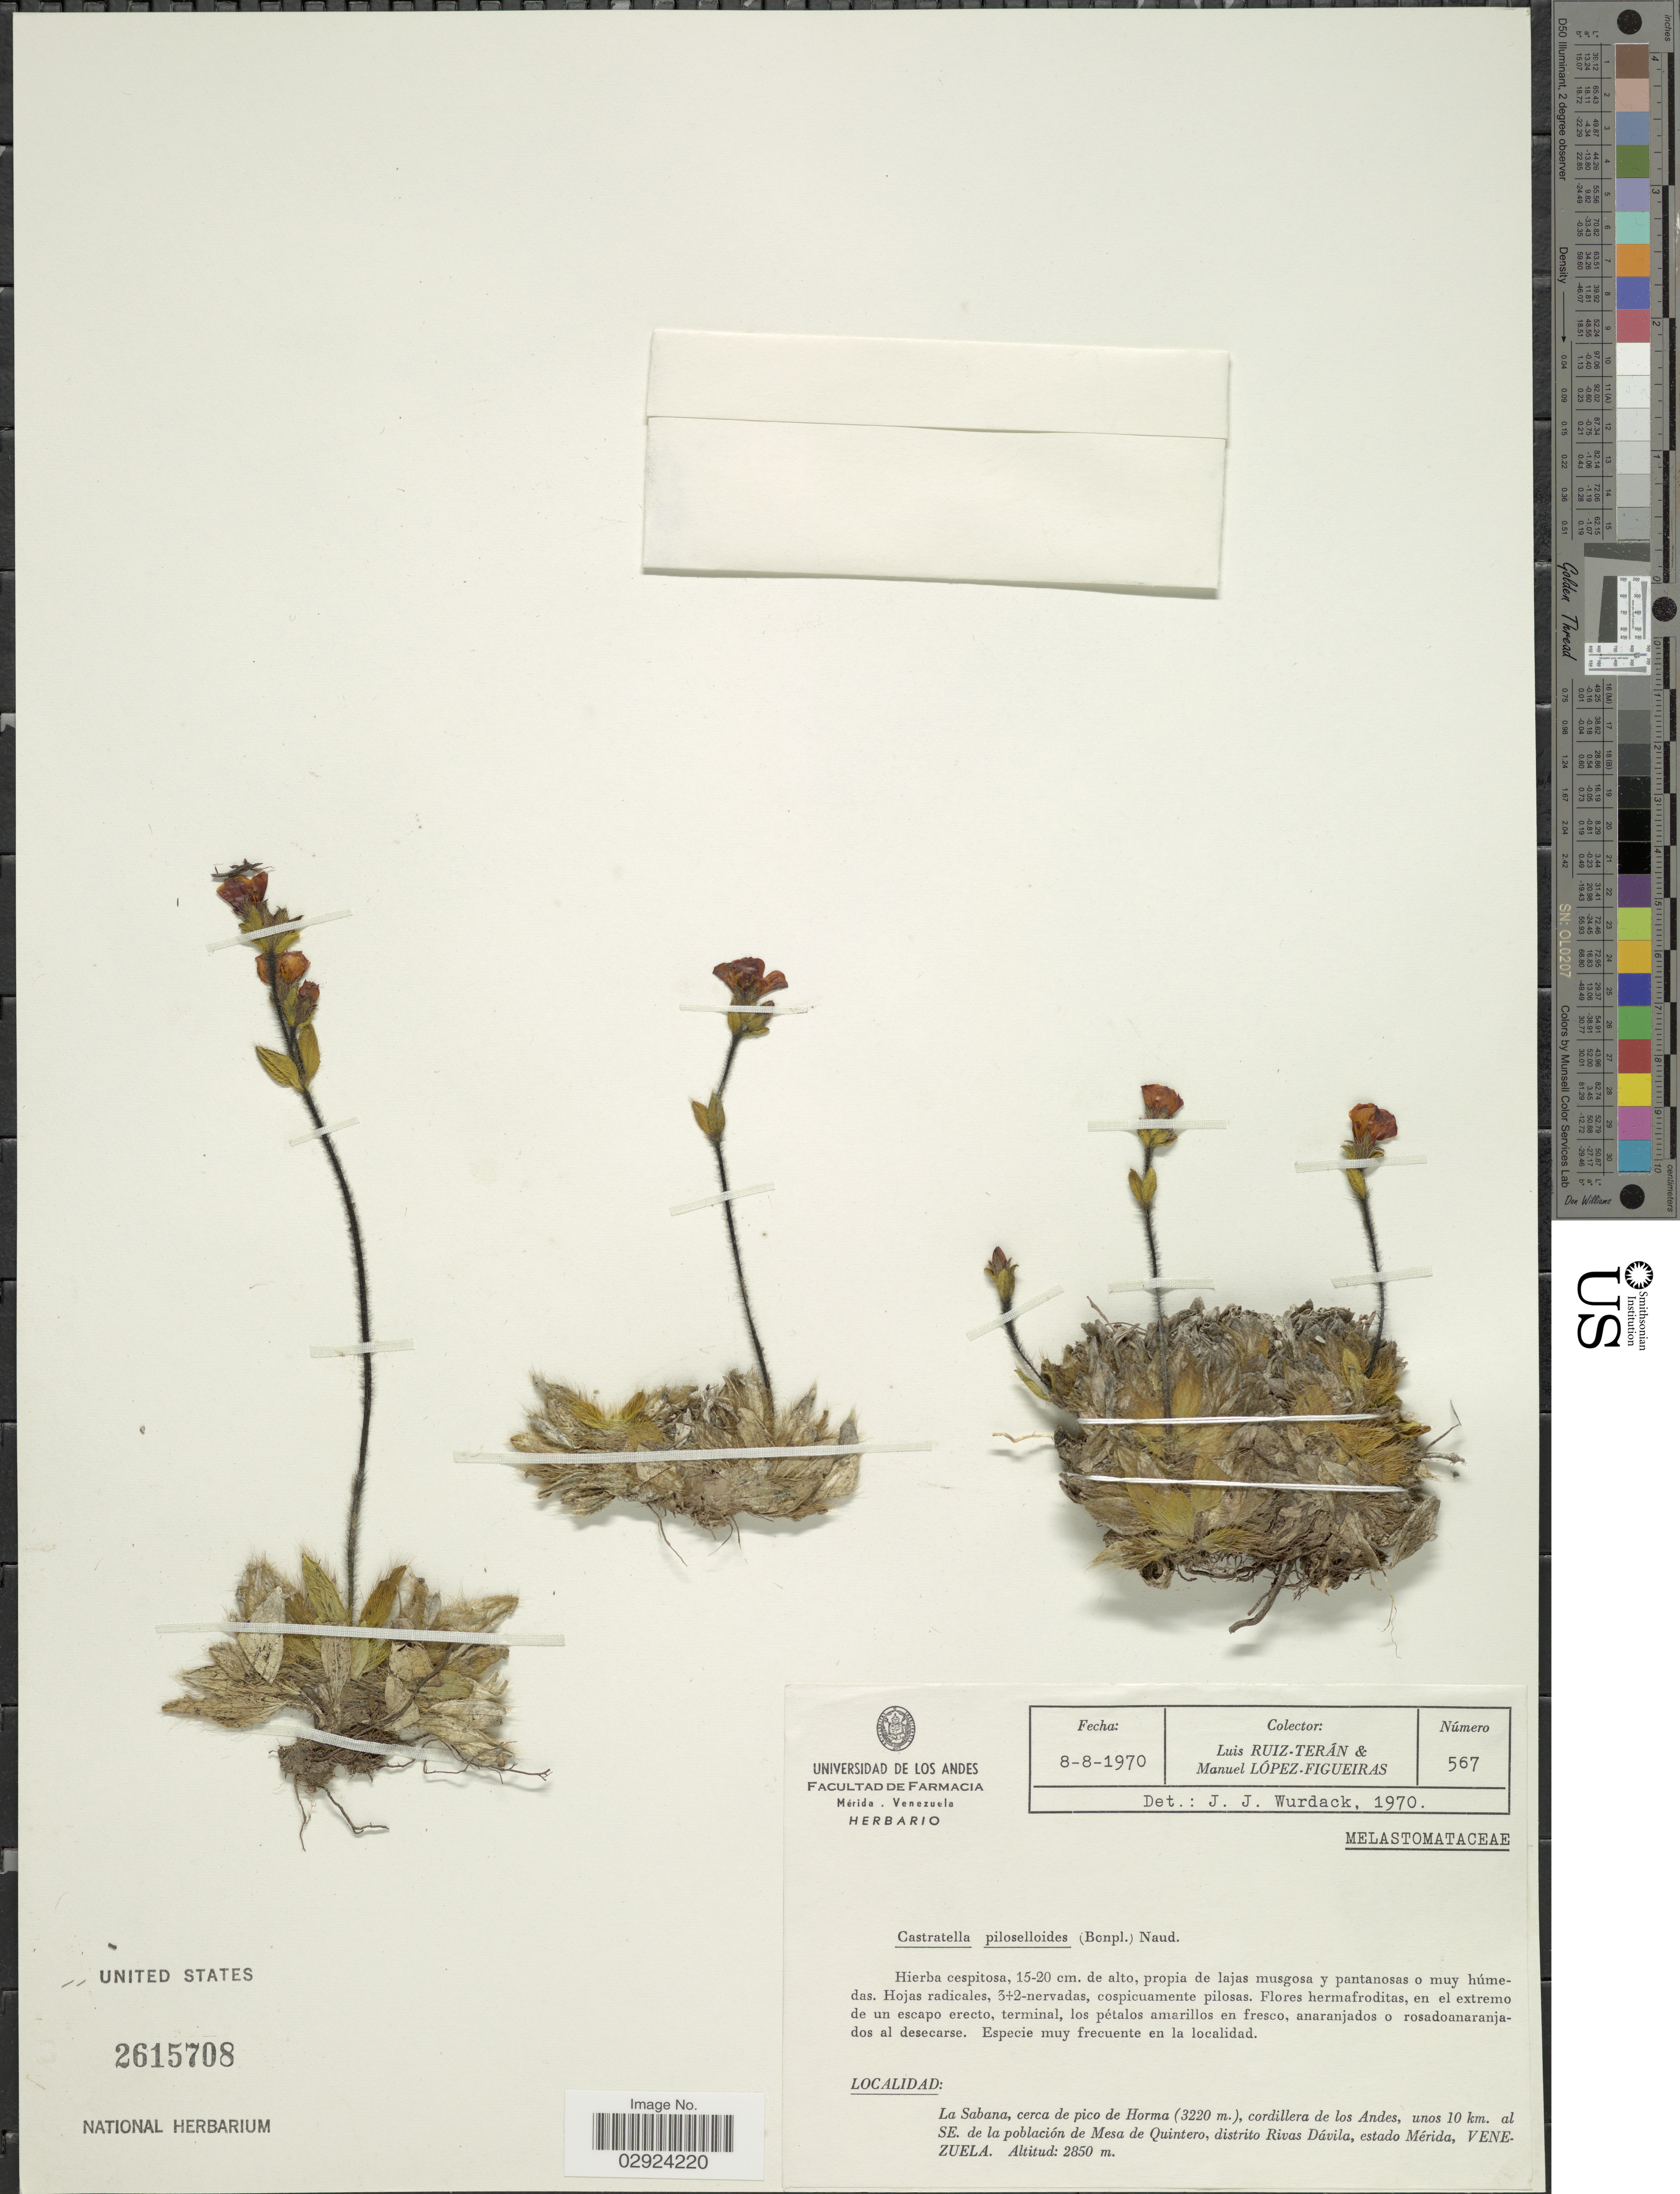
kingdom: Plantae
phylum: Tracheophyta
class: Magnoliopsida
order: Myrtales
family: Melastomataceae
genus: Castratella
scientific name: Castratella piloselloides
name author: (Bonpl.) Naudin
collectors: L. Teran & M. López Figueiras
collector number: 567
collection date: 1970-08-08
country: Venezuela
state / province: Mérida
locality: La Sabana, cerca de pico de Horma, cordillera de los Andes, unos 10 km. al SE. da la población de Mesa de Quintero, distrito Rivas Dávila, estado Mérida.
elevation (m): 3220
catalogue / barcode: US 2615708